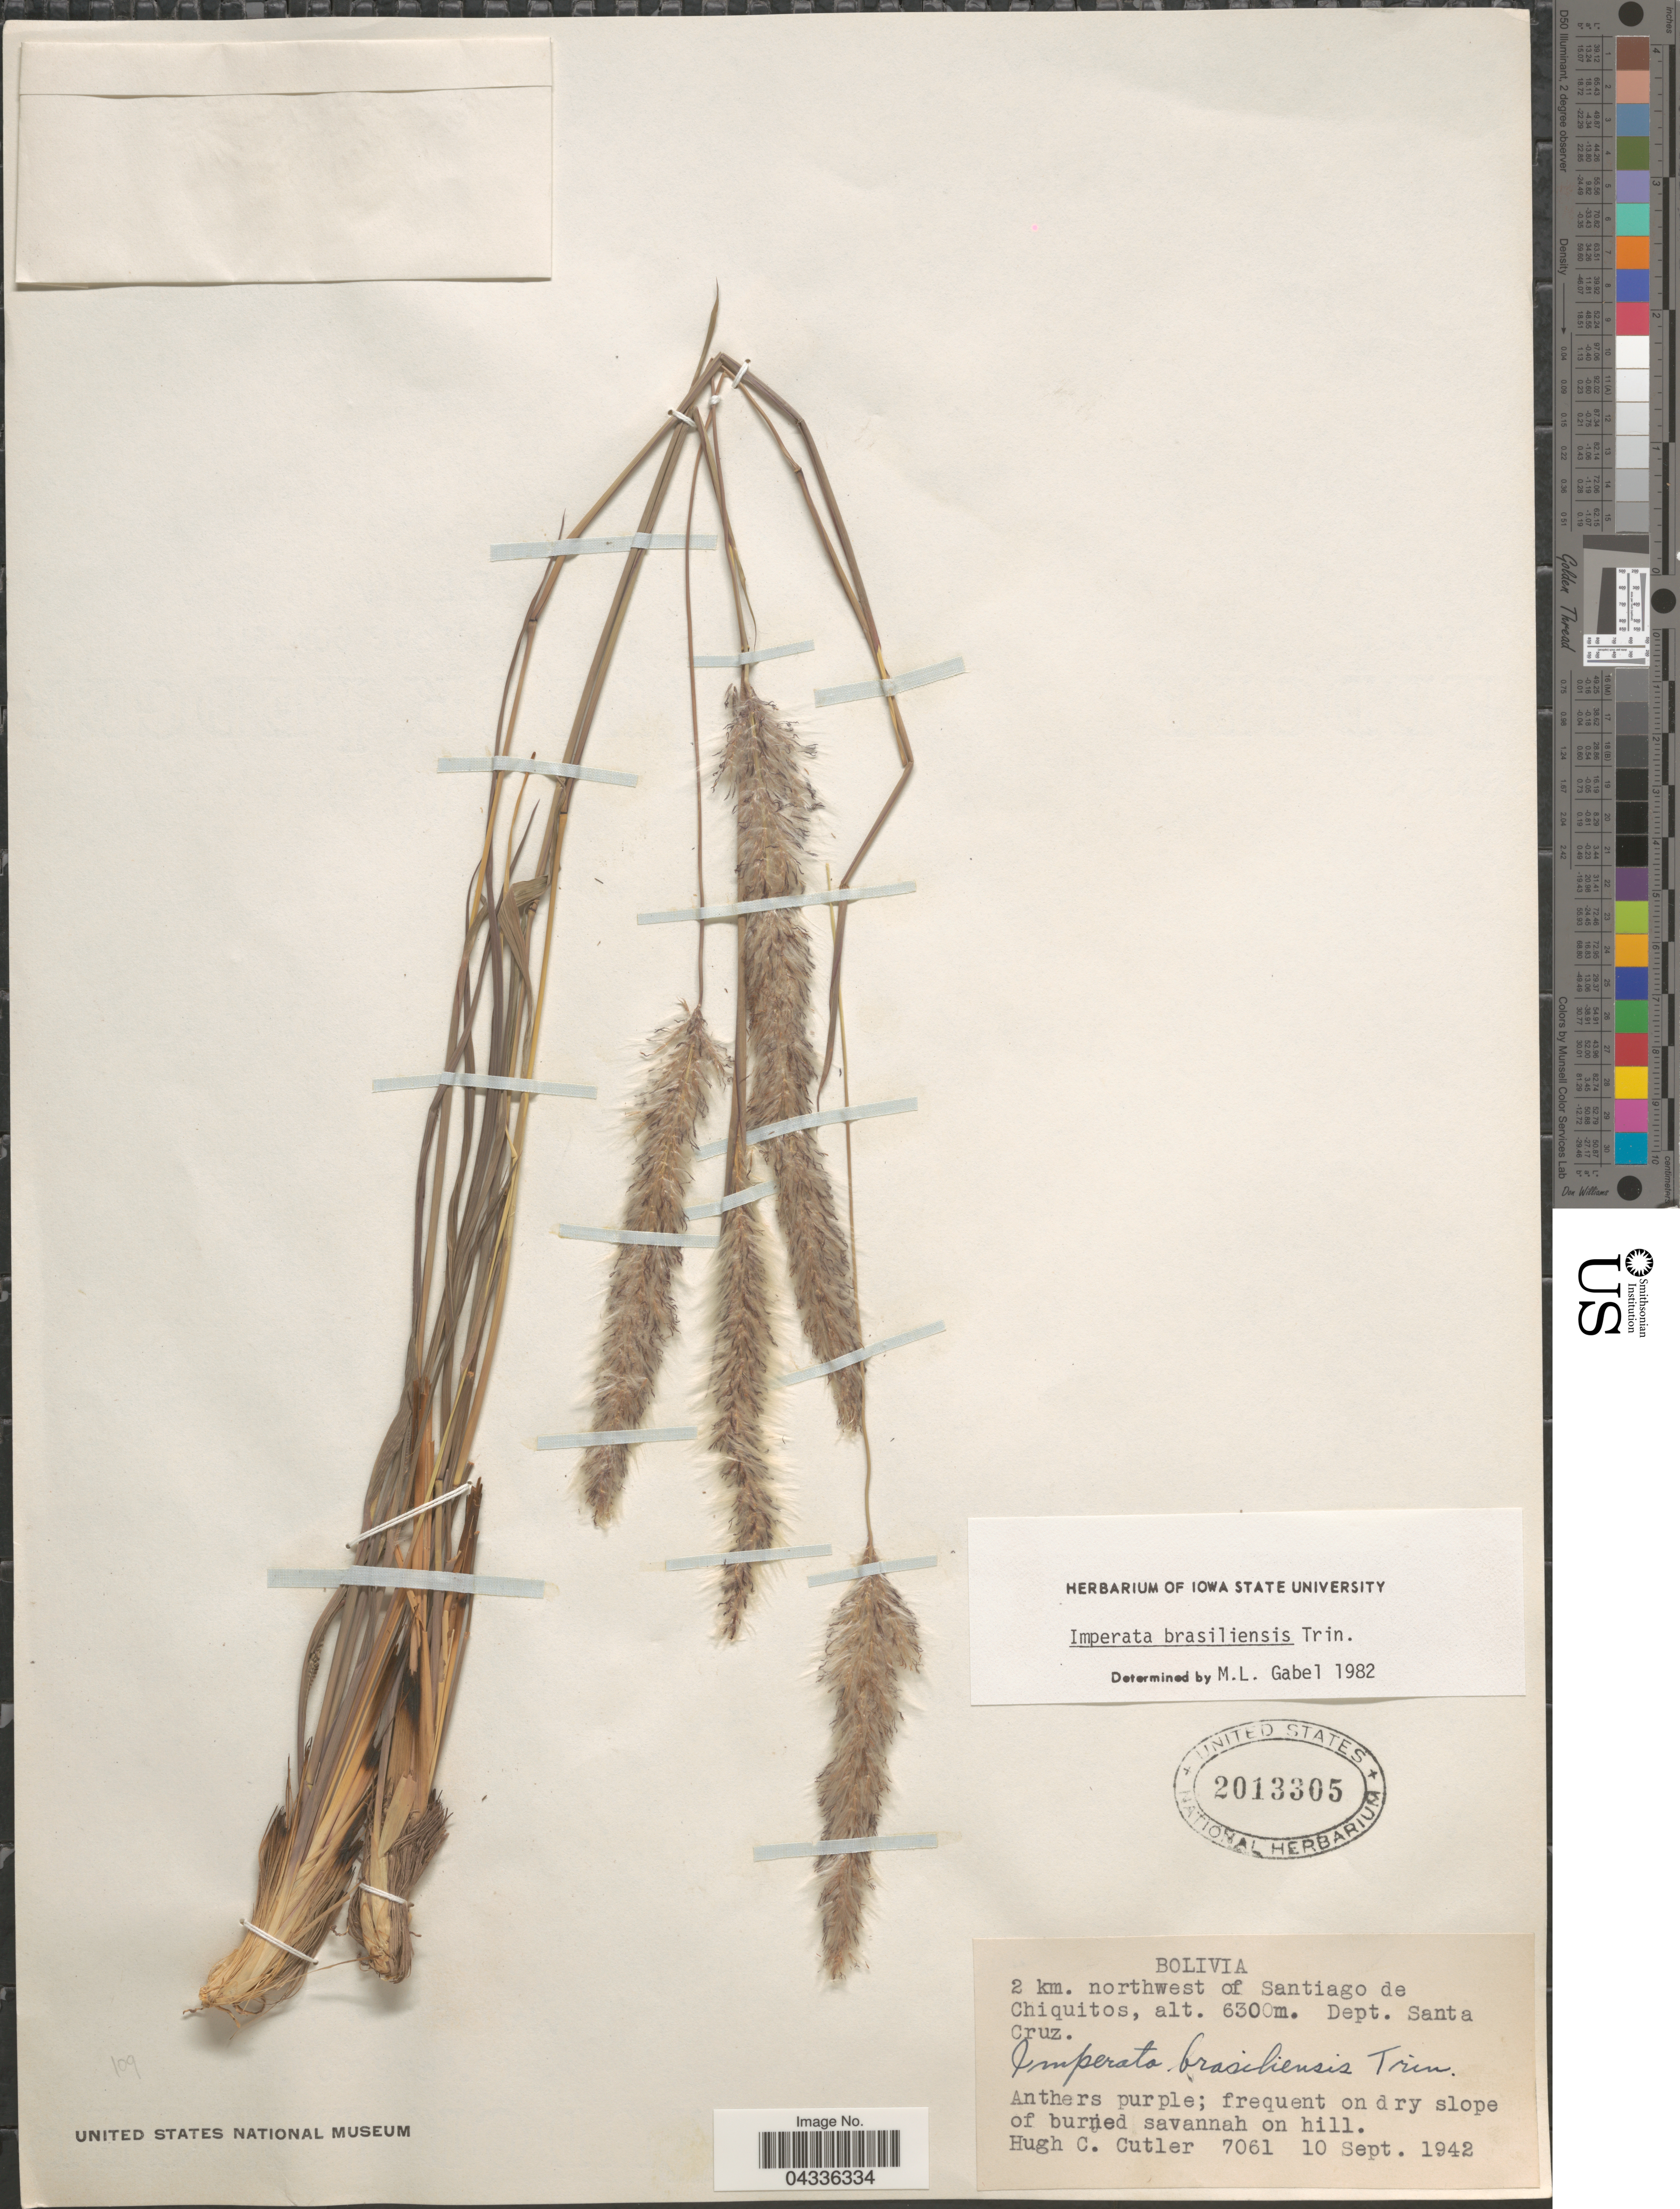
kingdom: Plantae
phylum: Tracheophyta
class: Liliopsida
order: Poales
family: Poaceae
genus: Imperata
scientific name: Imperata brasiliensis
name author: Trin.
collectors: H. C. Cutler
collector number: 7061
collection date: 1942-09-10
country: Bolivia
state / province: Santa Cruz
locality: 2 km. northwest of Santiago de Chiquitos. Dept. Santa Cruz.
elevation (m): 6300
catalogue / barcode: US 2013305